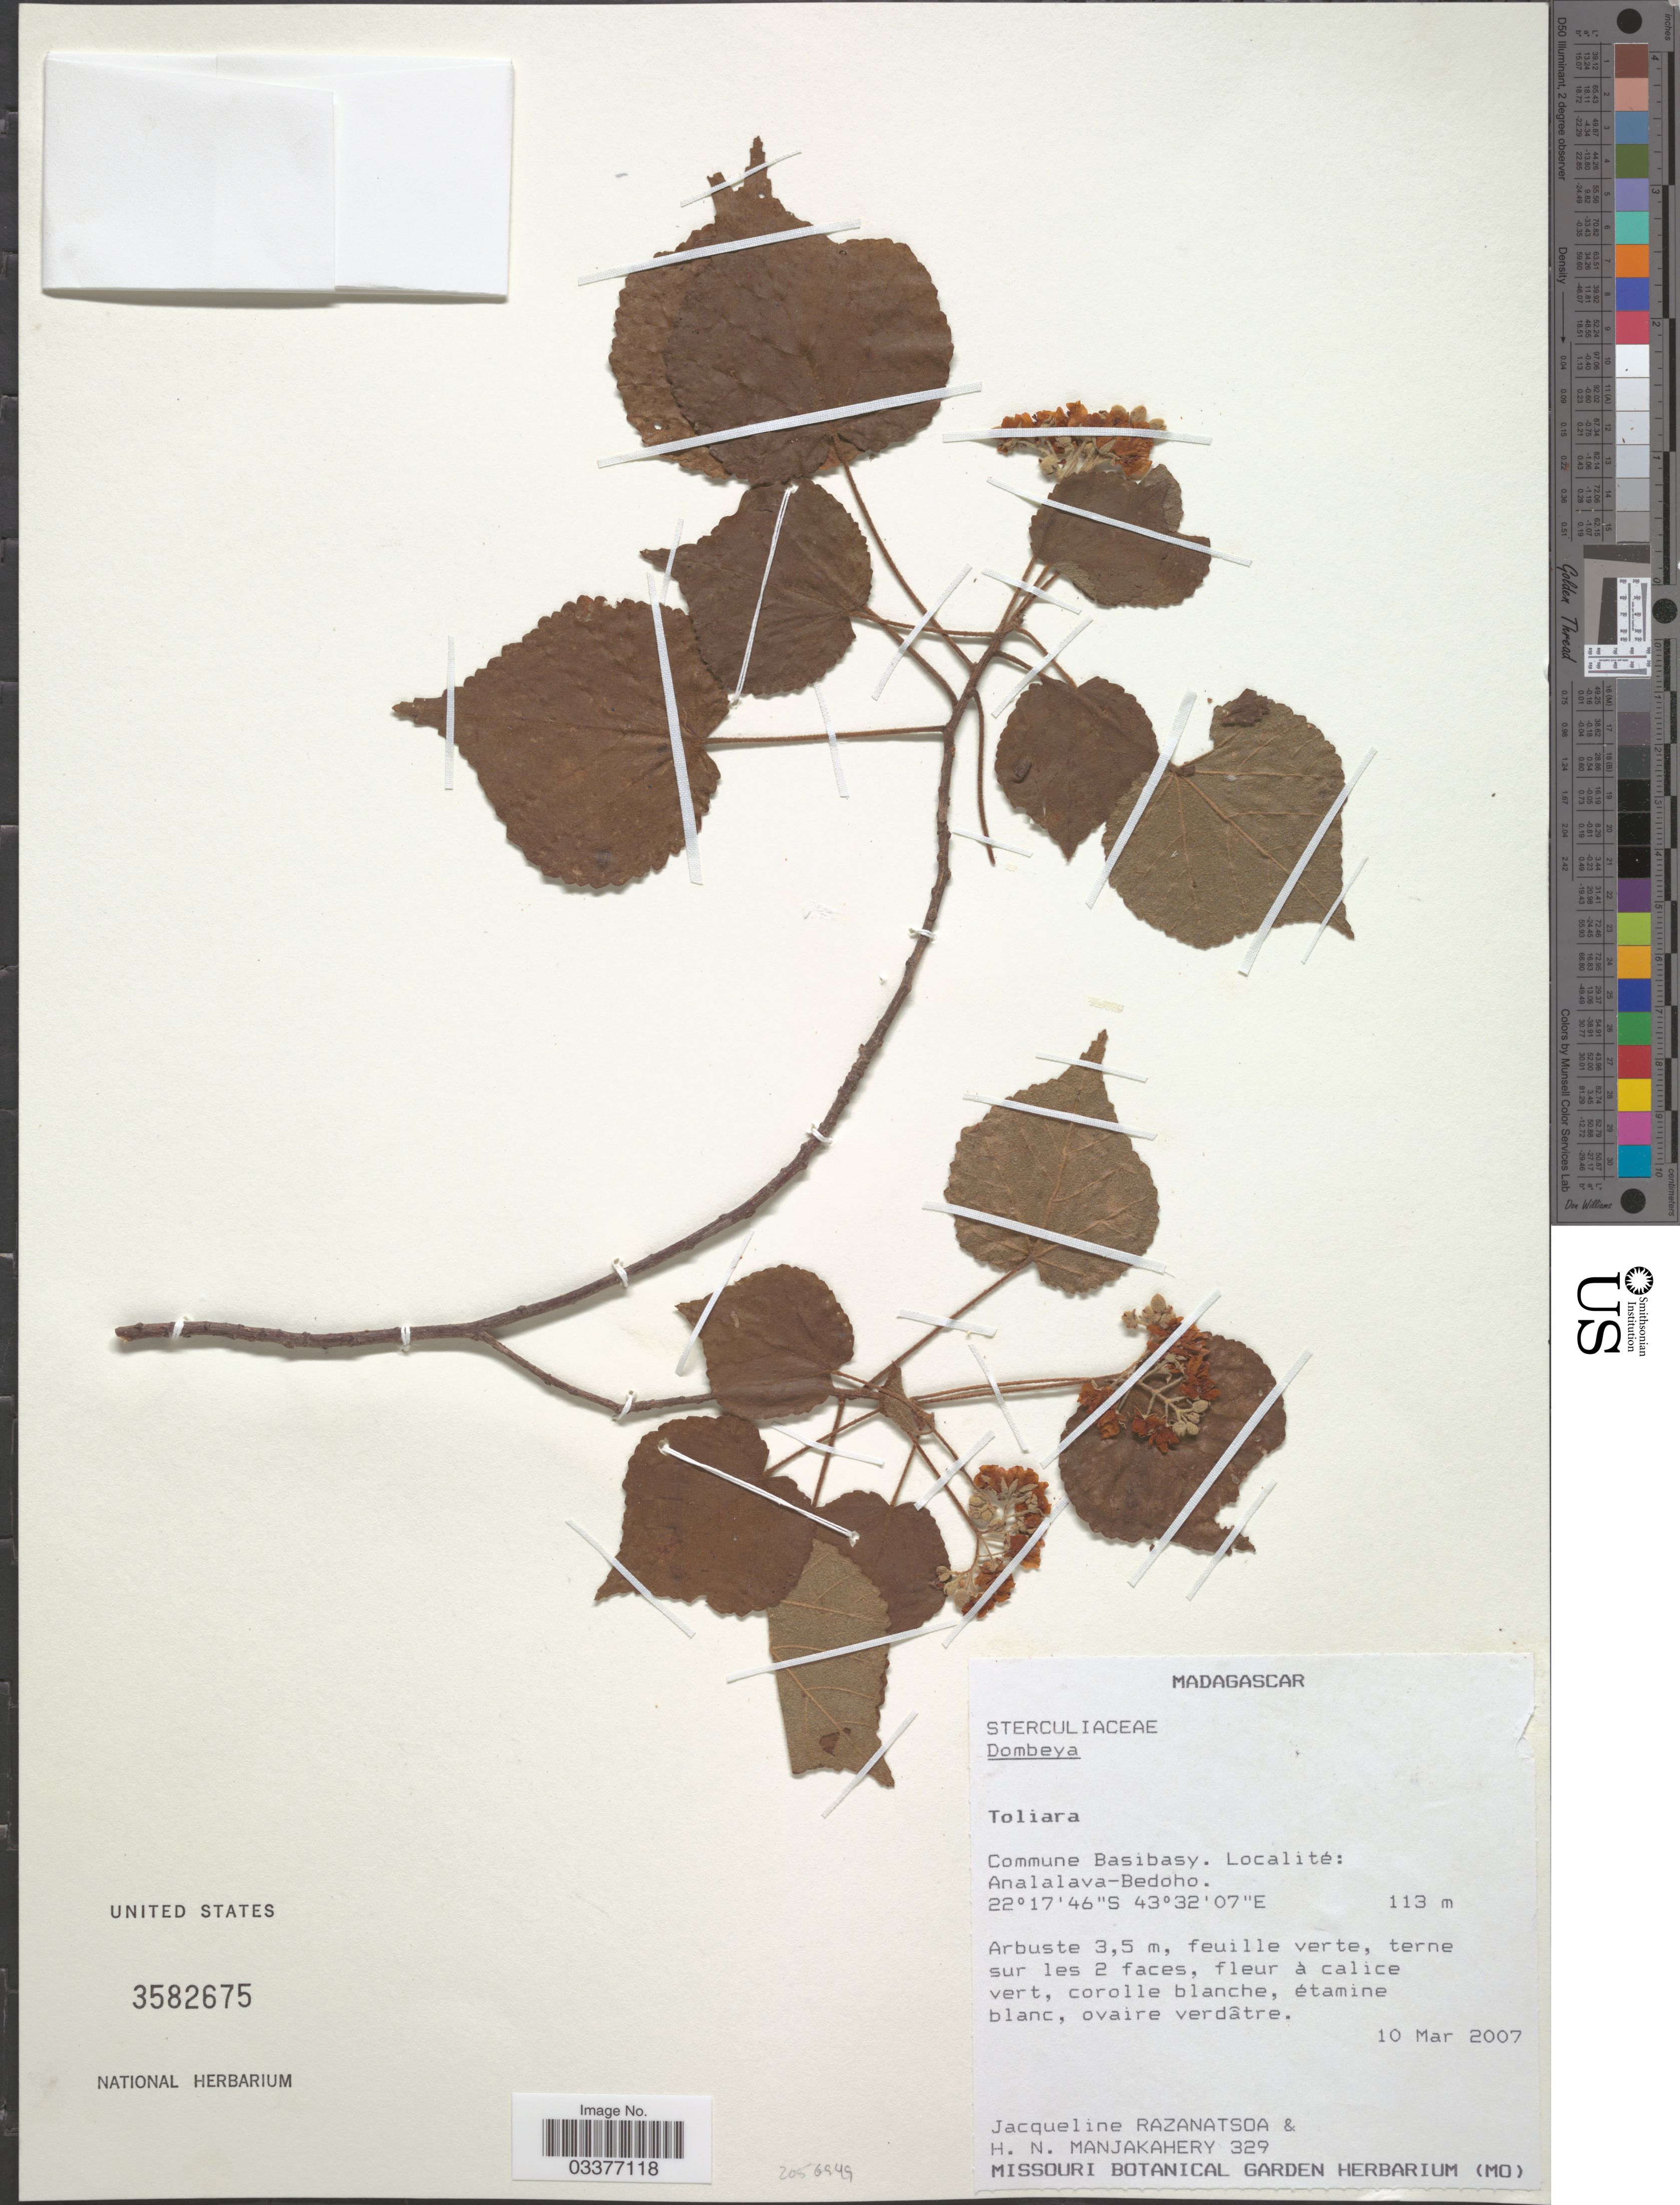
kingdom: Plantae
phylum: Tracheophyta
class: Magnoliopsida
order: Malvales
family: Malvaceae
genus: Dombeya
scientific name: Dombeya greveana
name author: Baill.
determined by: Jourdain-Fievet, L.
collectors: J. Razanatsoa & H. N. Manjakahery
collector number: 329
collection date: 2007-03-10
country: Madagascar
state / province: Atsimo-Andrefana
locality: Commune Basibasy. Analalava-Bedoho.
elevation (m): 113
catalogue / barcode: US 3582675